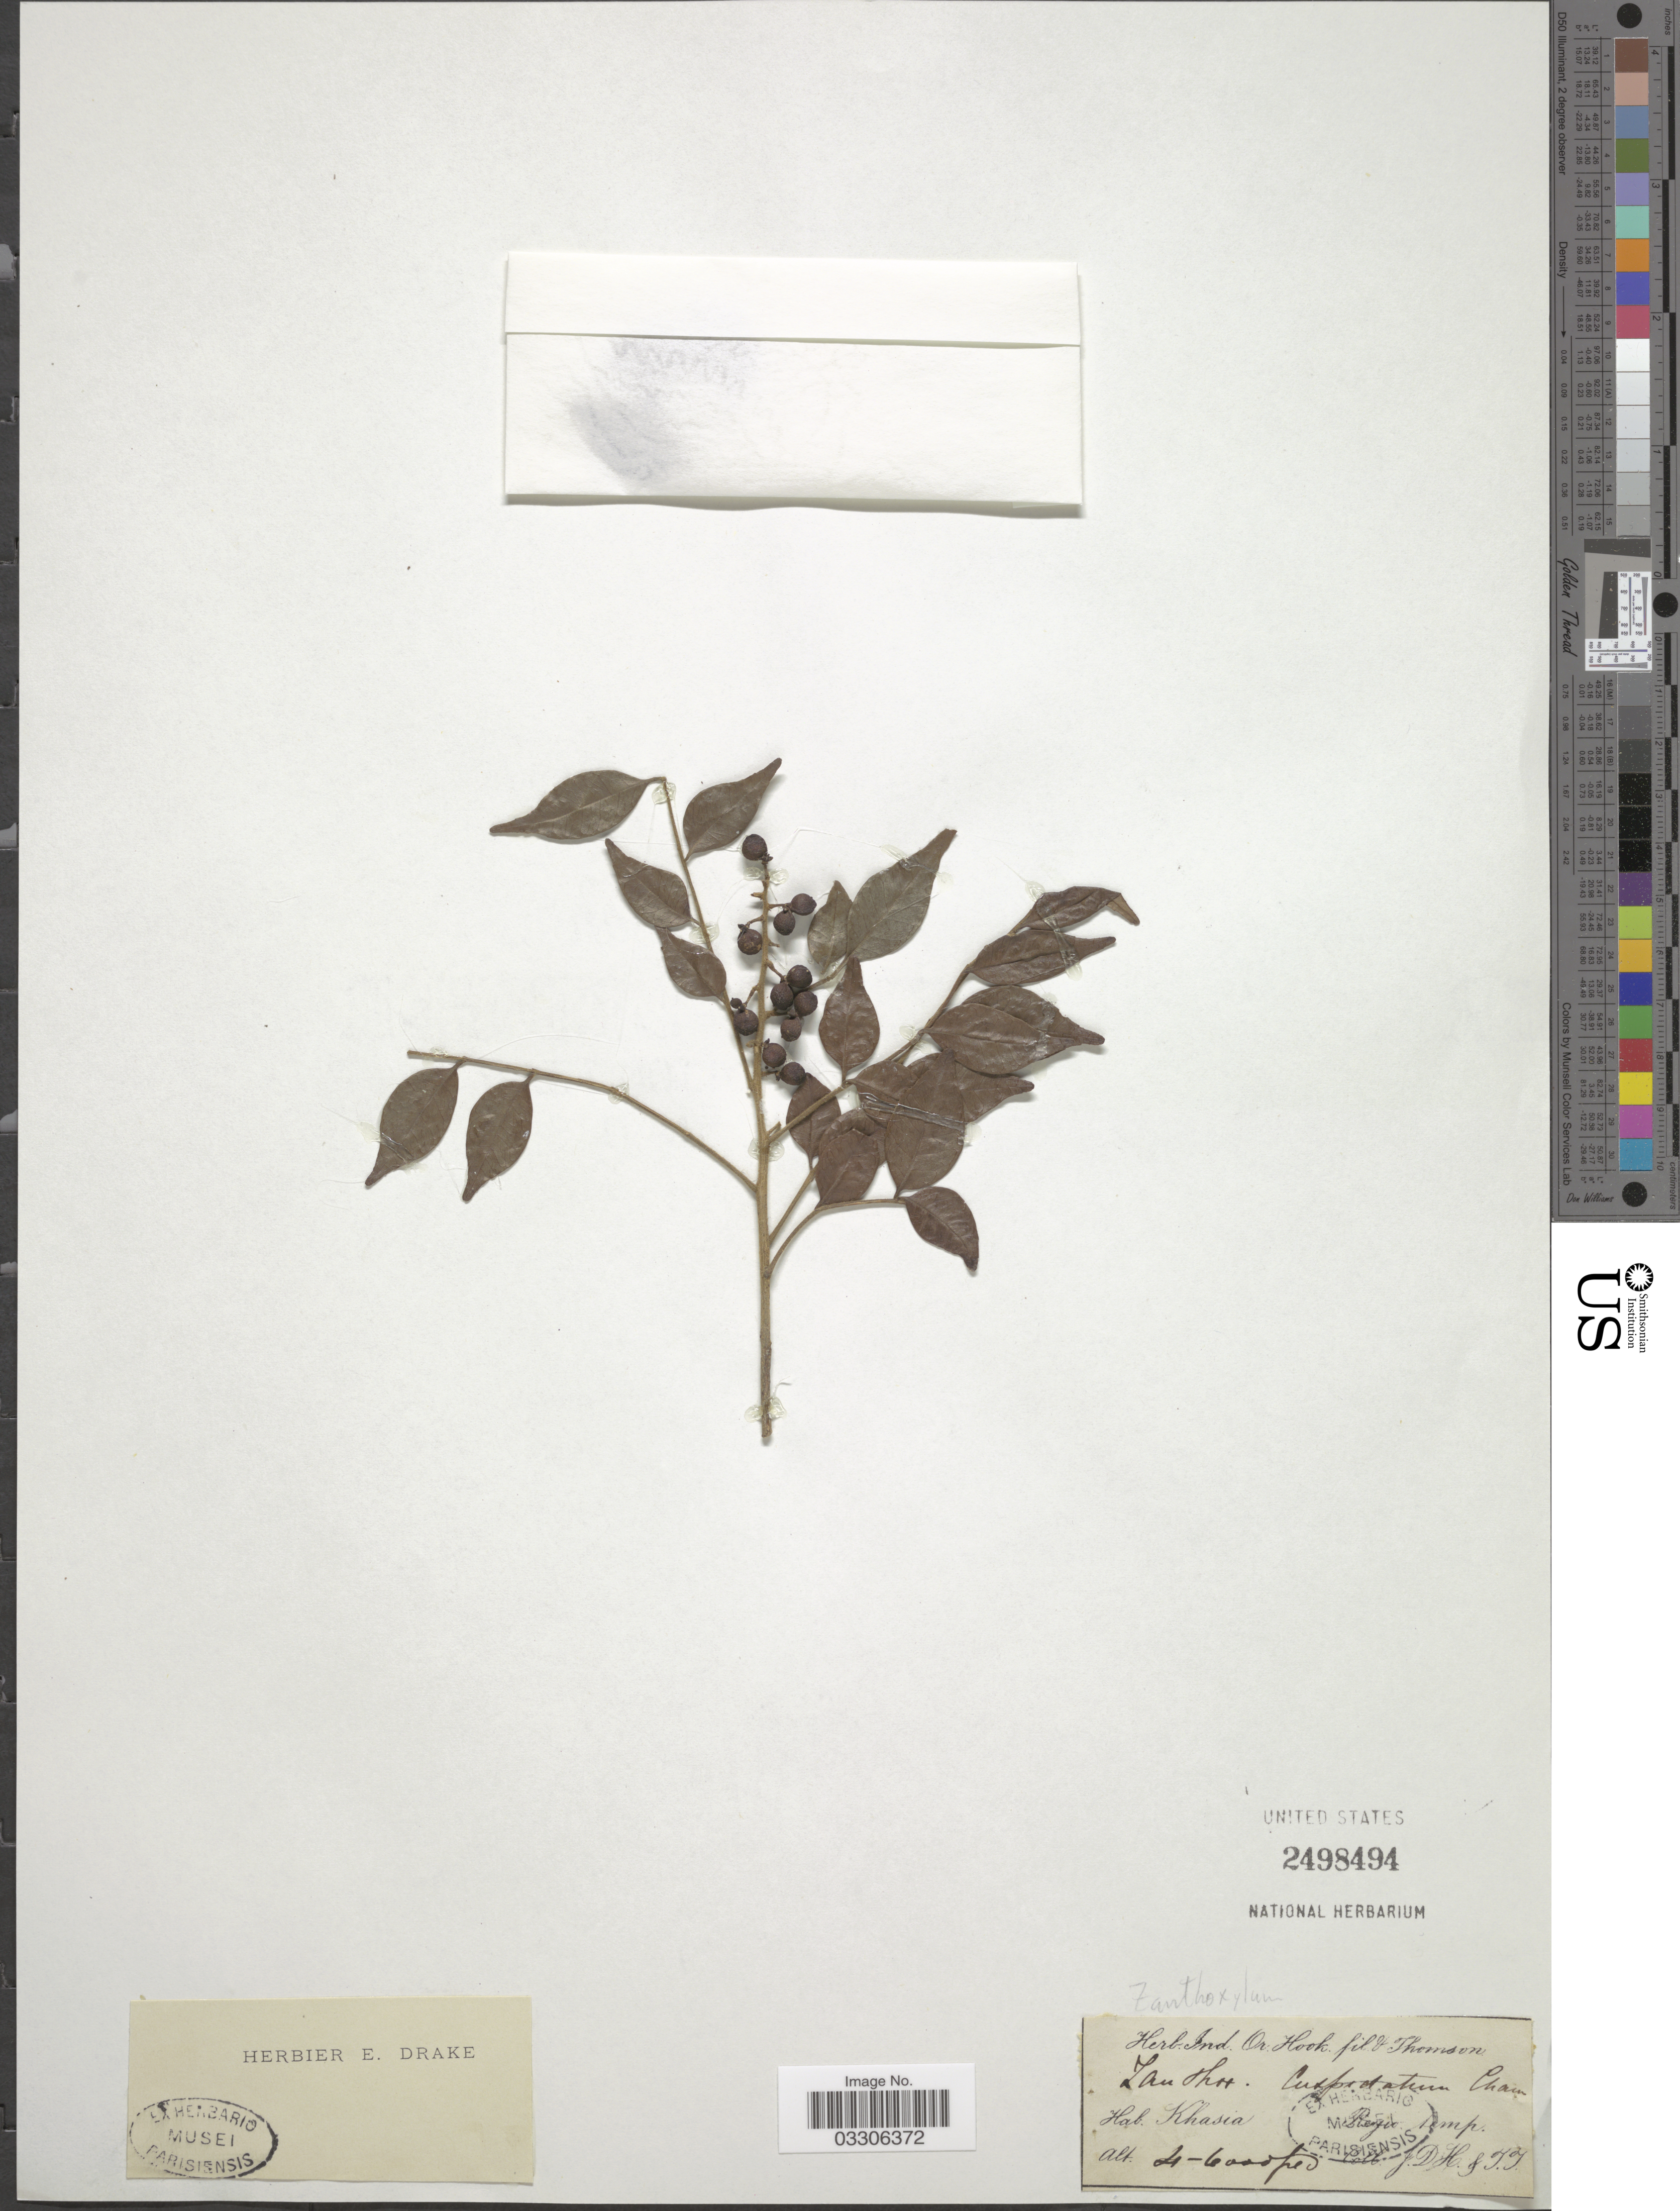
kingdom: Plantae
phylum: Tracheophyta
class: Magnoliopsida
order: Sapindales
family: Rutaceae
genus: Zanthoxylum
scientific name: Zanthoxylum scandens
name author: Blume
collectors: J. D. Hooker & T. Thomson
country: India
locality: Khasia.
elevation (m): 1219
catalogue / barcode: US 2498494